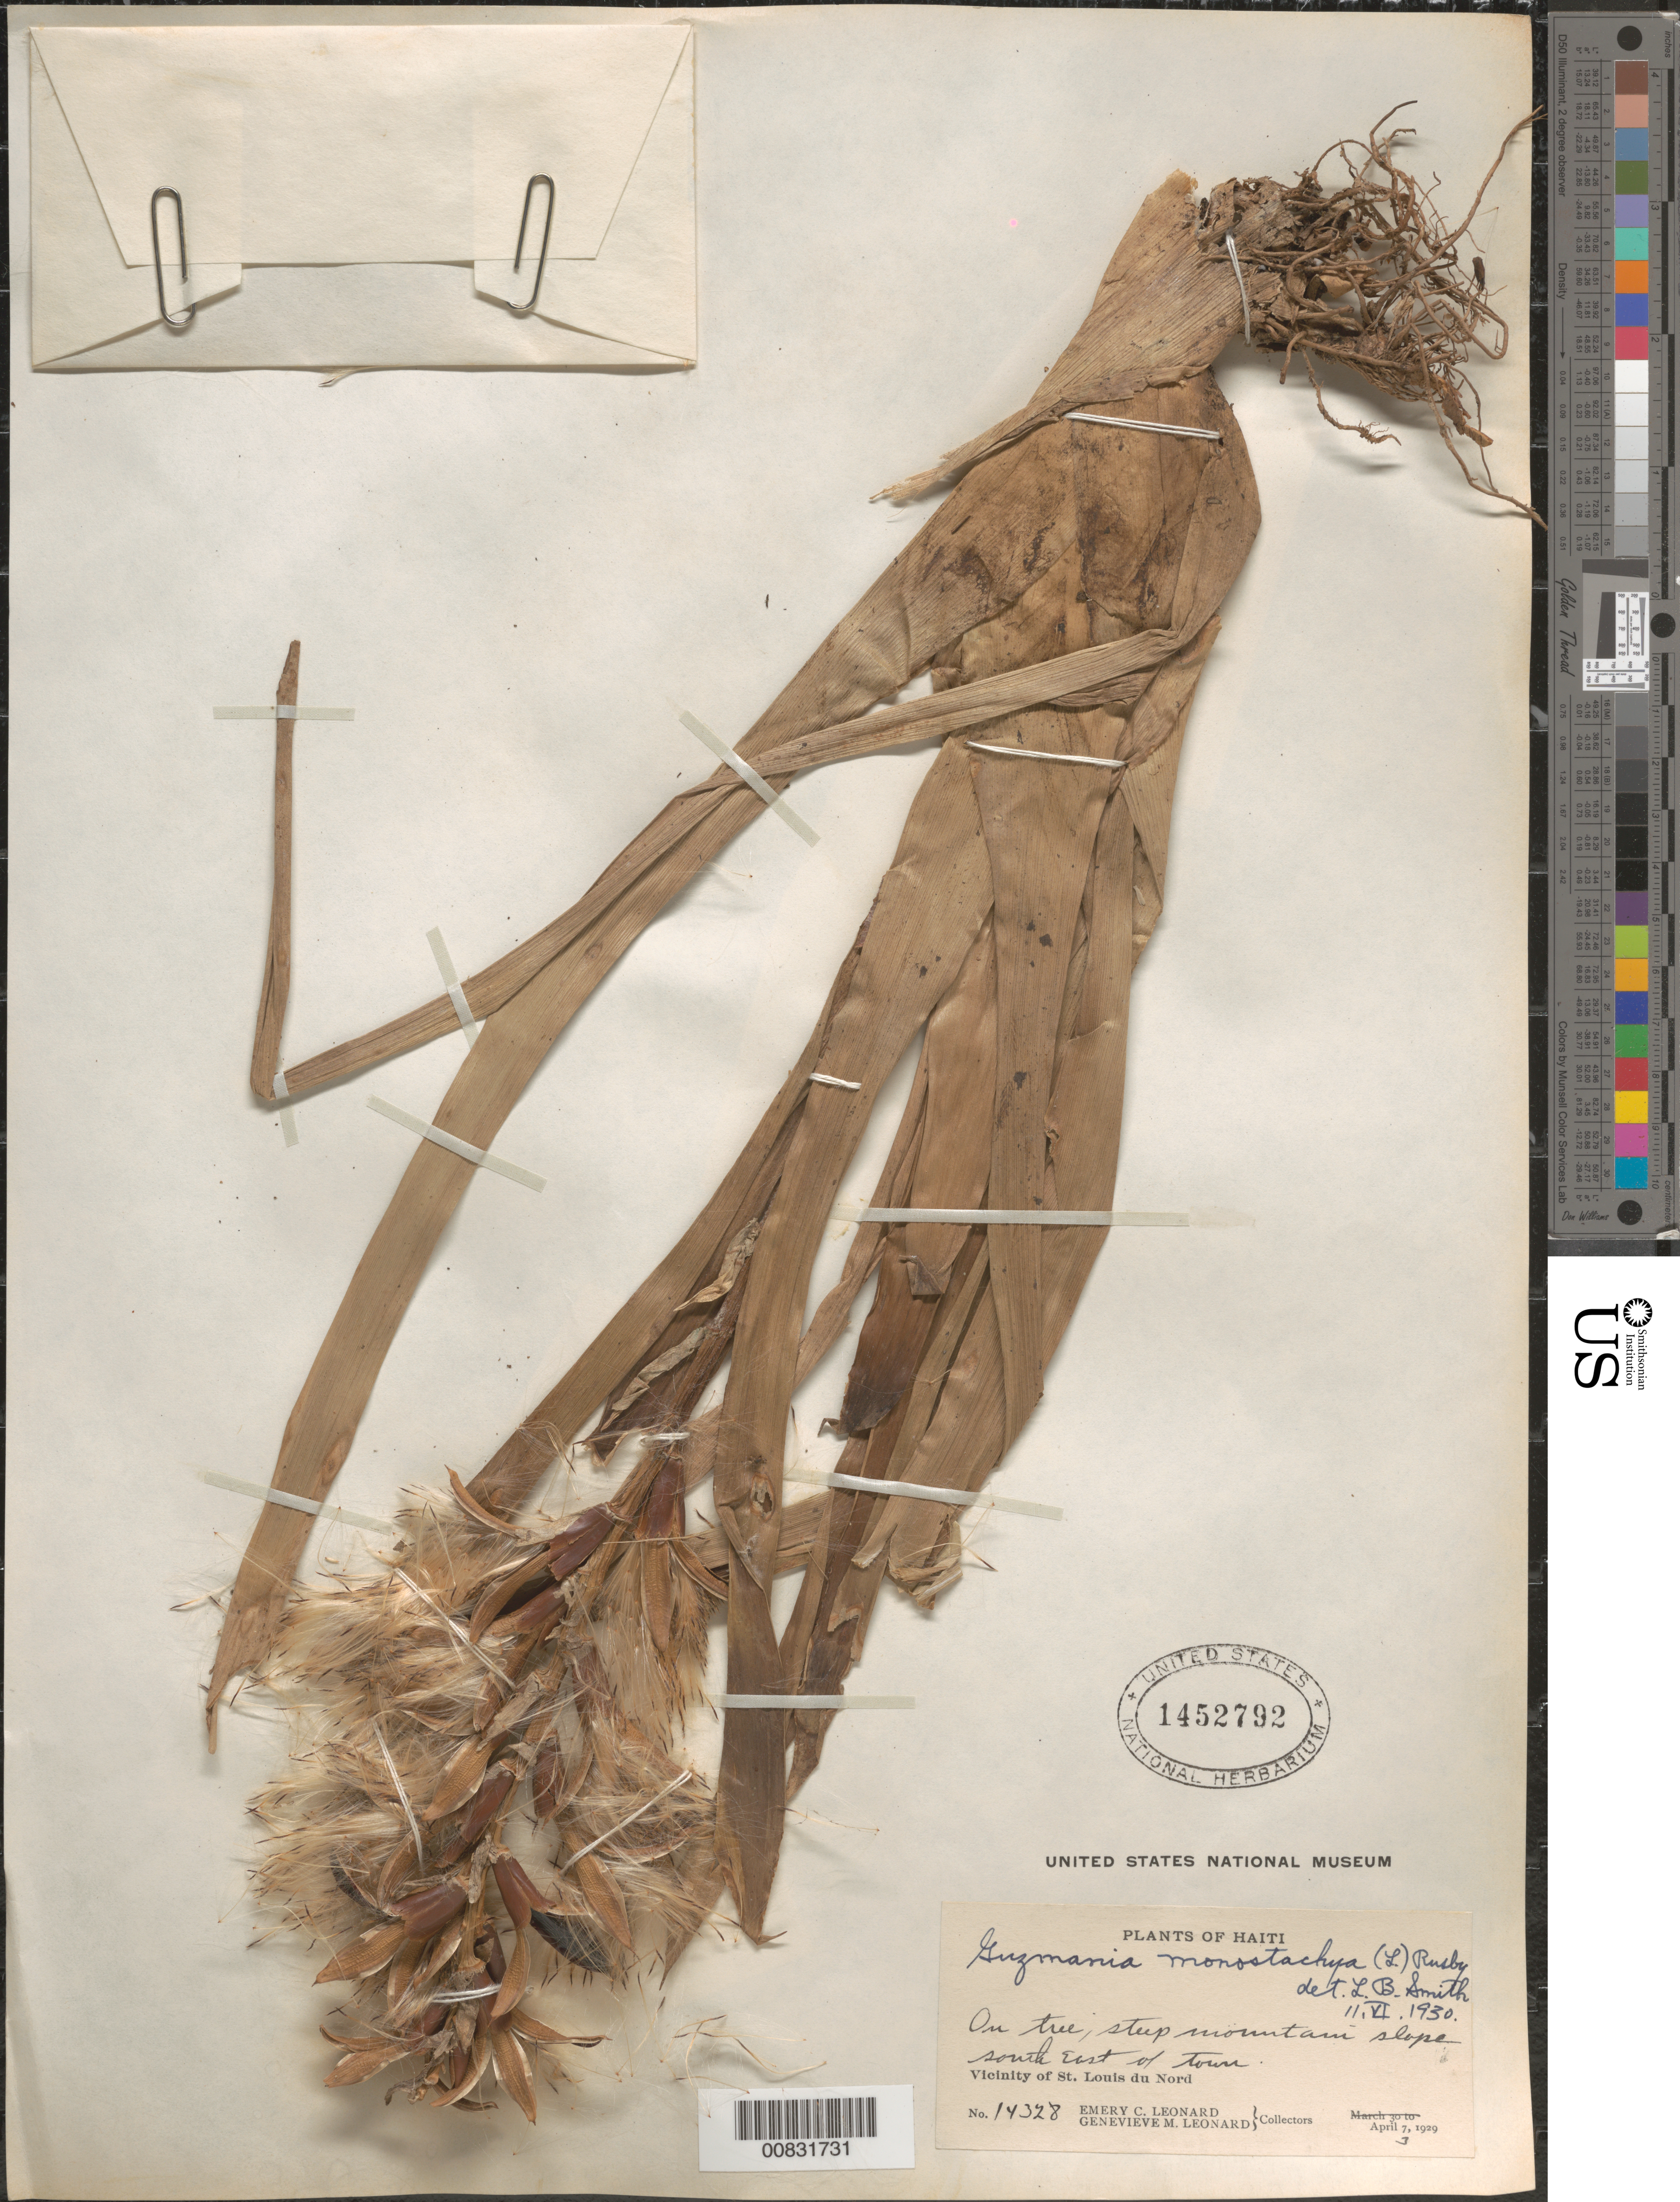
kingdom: Plantae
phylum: Tracheophyta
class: Liliopsida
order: Poales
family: Bromeliaceae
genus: Guzmania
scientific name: Guzmania monostachia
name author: (L.) Rusby ex Mez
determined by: Smith, Lyman B., (US), NMNH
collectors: E. C. Leonard & G. M. Leonard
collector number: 14328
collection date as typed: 03 Apr 1929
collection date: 1929-04-03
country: Haiti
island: Hispaniola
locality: Vicinity of St. Louis du Nord. Steep mountain slope south east of town.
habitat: On tree.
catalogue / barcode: US 1452792